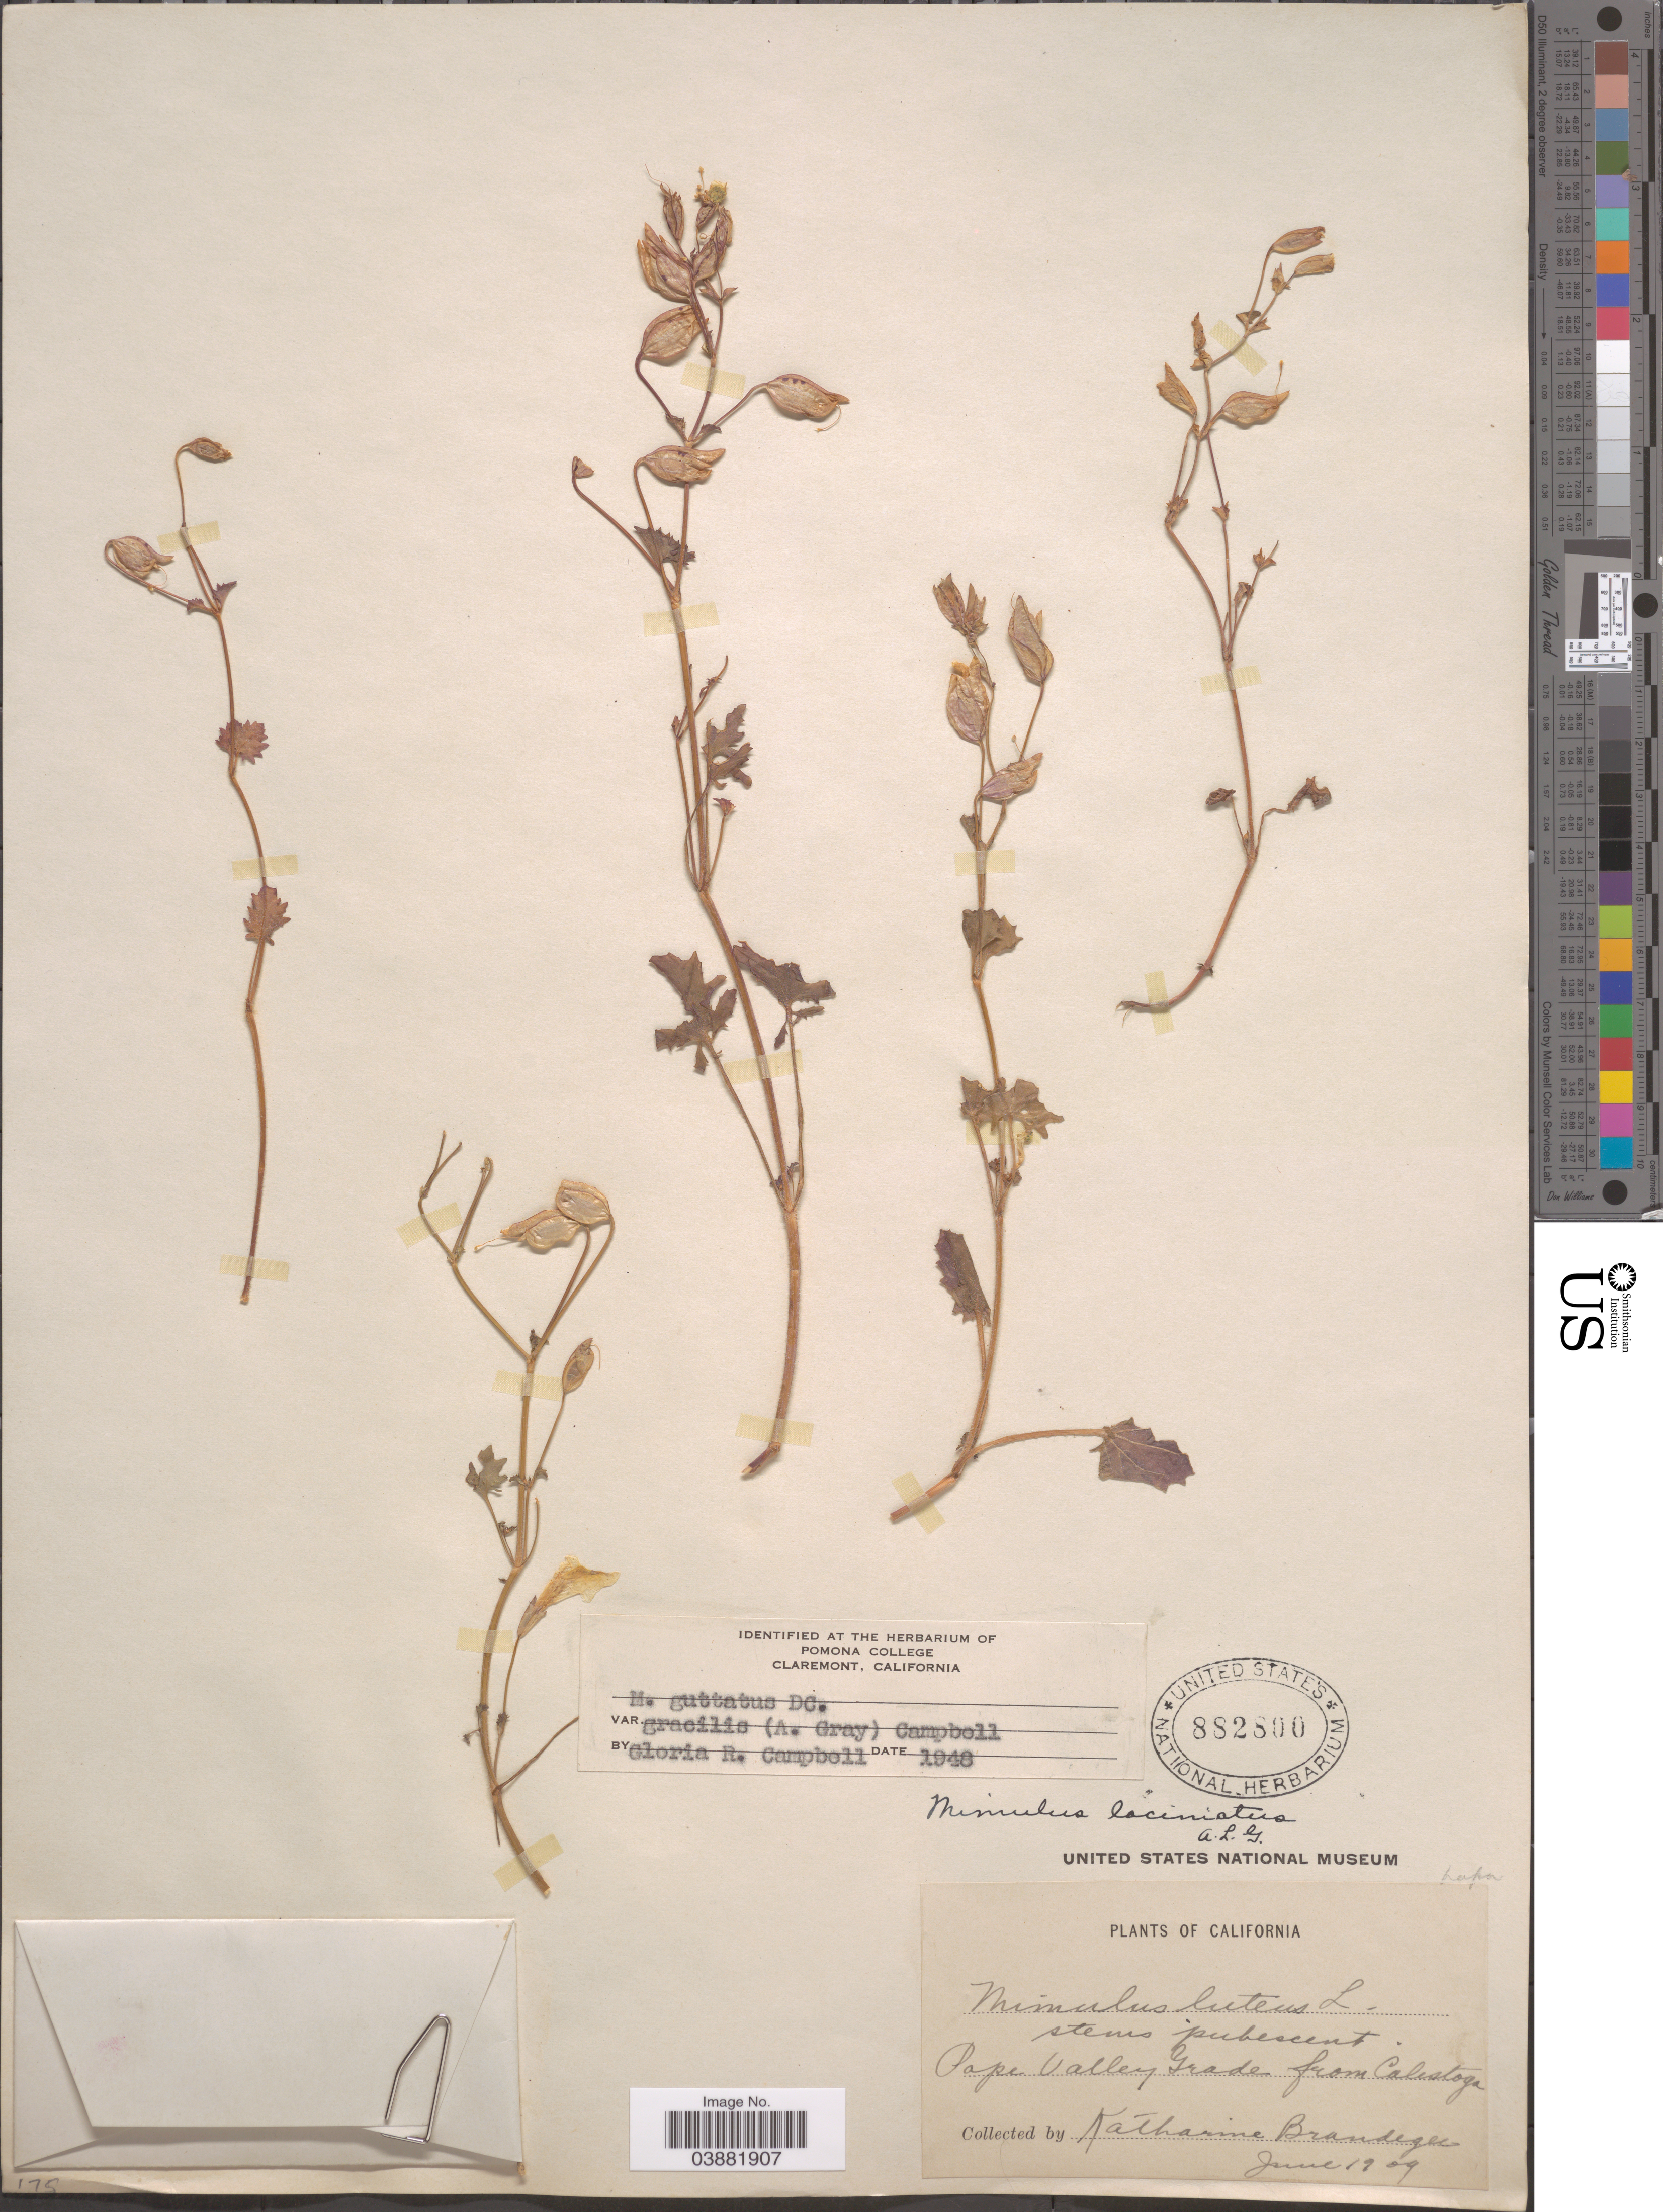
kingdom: Plantae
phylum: Tracheophyta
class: Magnoliopsida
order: Lamiales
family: Phrymaceae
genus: Mimulus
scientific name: Mimulus guttatus var. gracilis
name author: (A. Gray) G.R. Campb.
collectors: M. K. Brandegee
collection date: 1909-06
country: United States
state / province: California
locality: Pape Valley Grade from Calestoga.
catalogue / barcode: US 882800